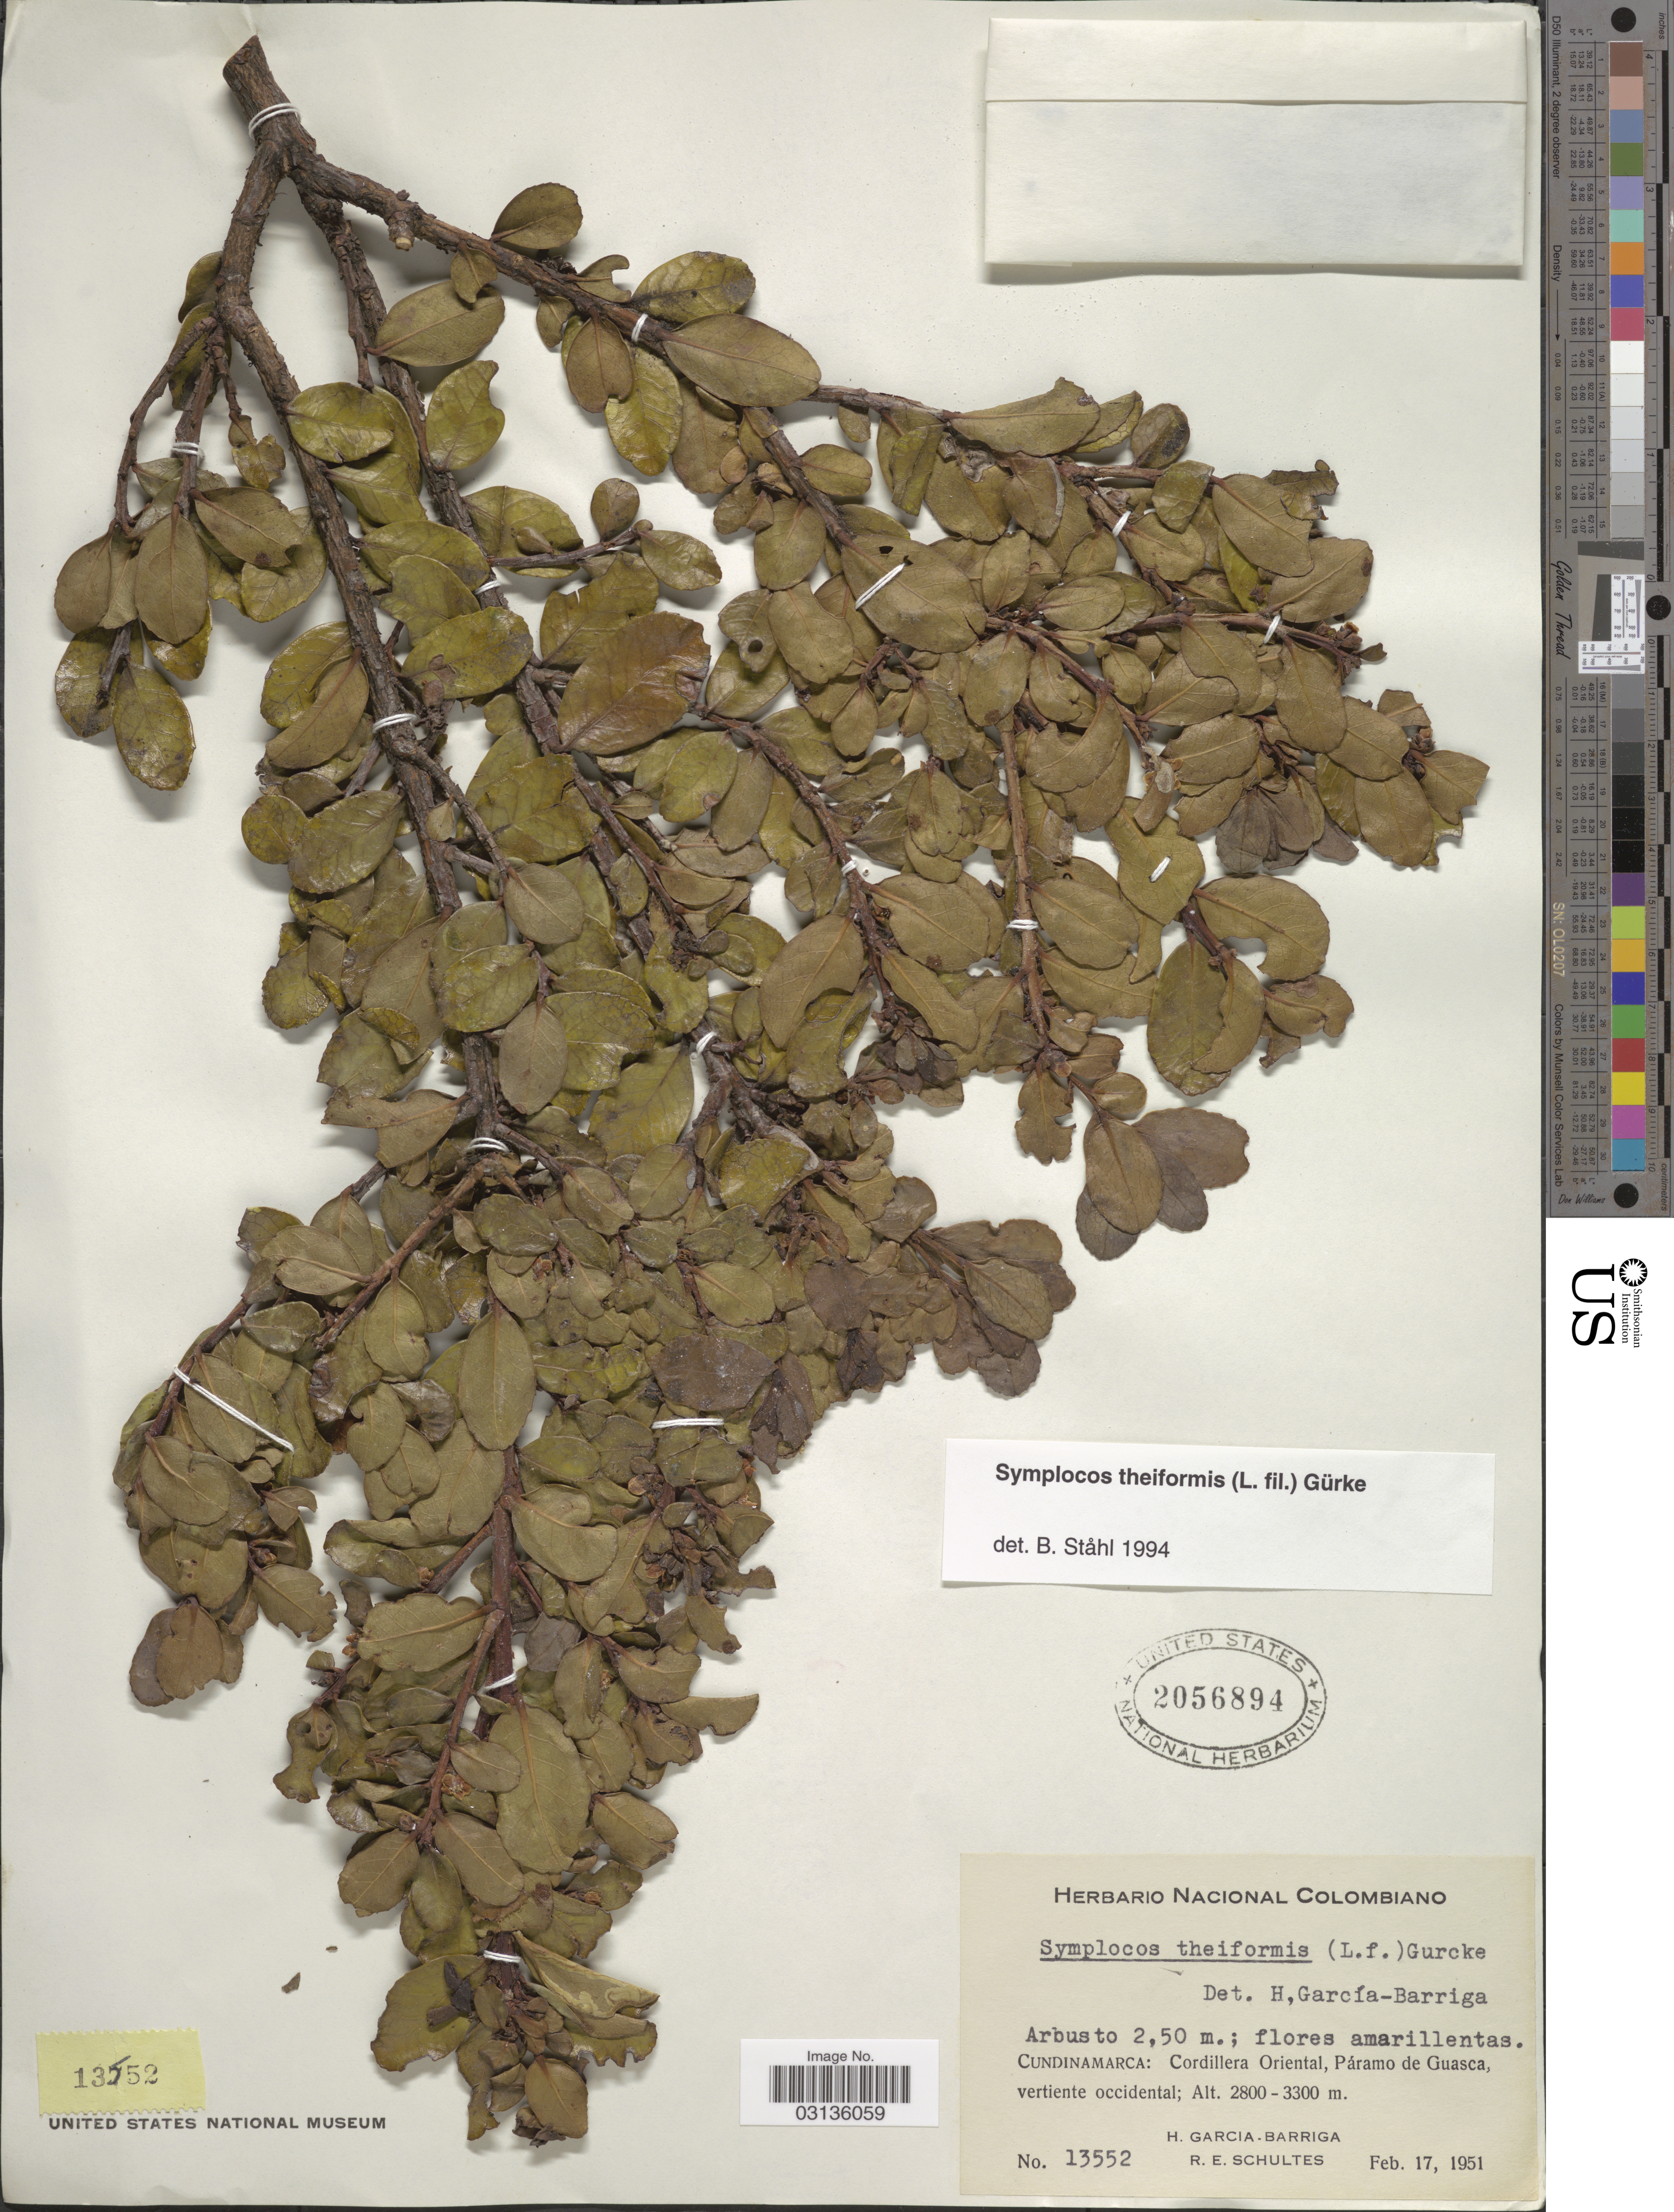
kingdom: Plantae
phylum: Tracheophyta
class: Magnoliopsida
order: Ericales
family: Symplocaceae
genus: Symplocos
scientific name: Symplocos theiformis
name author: (L. f.) Oken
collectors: H. García Barriga & R. E. Schultes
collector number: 13552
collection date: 1951-02-17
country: Colombia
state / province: Cundinamarca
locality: Cordillera Oriental, Páramo de Guasca, vertiente occidental.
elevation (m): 2800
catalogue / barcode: US 2056894